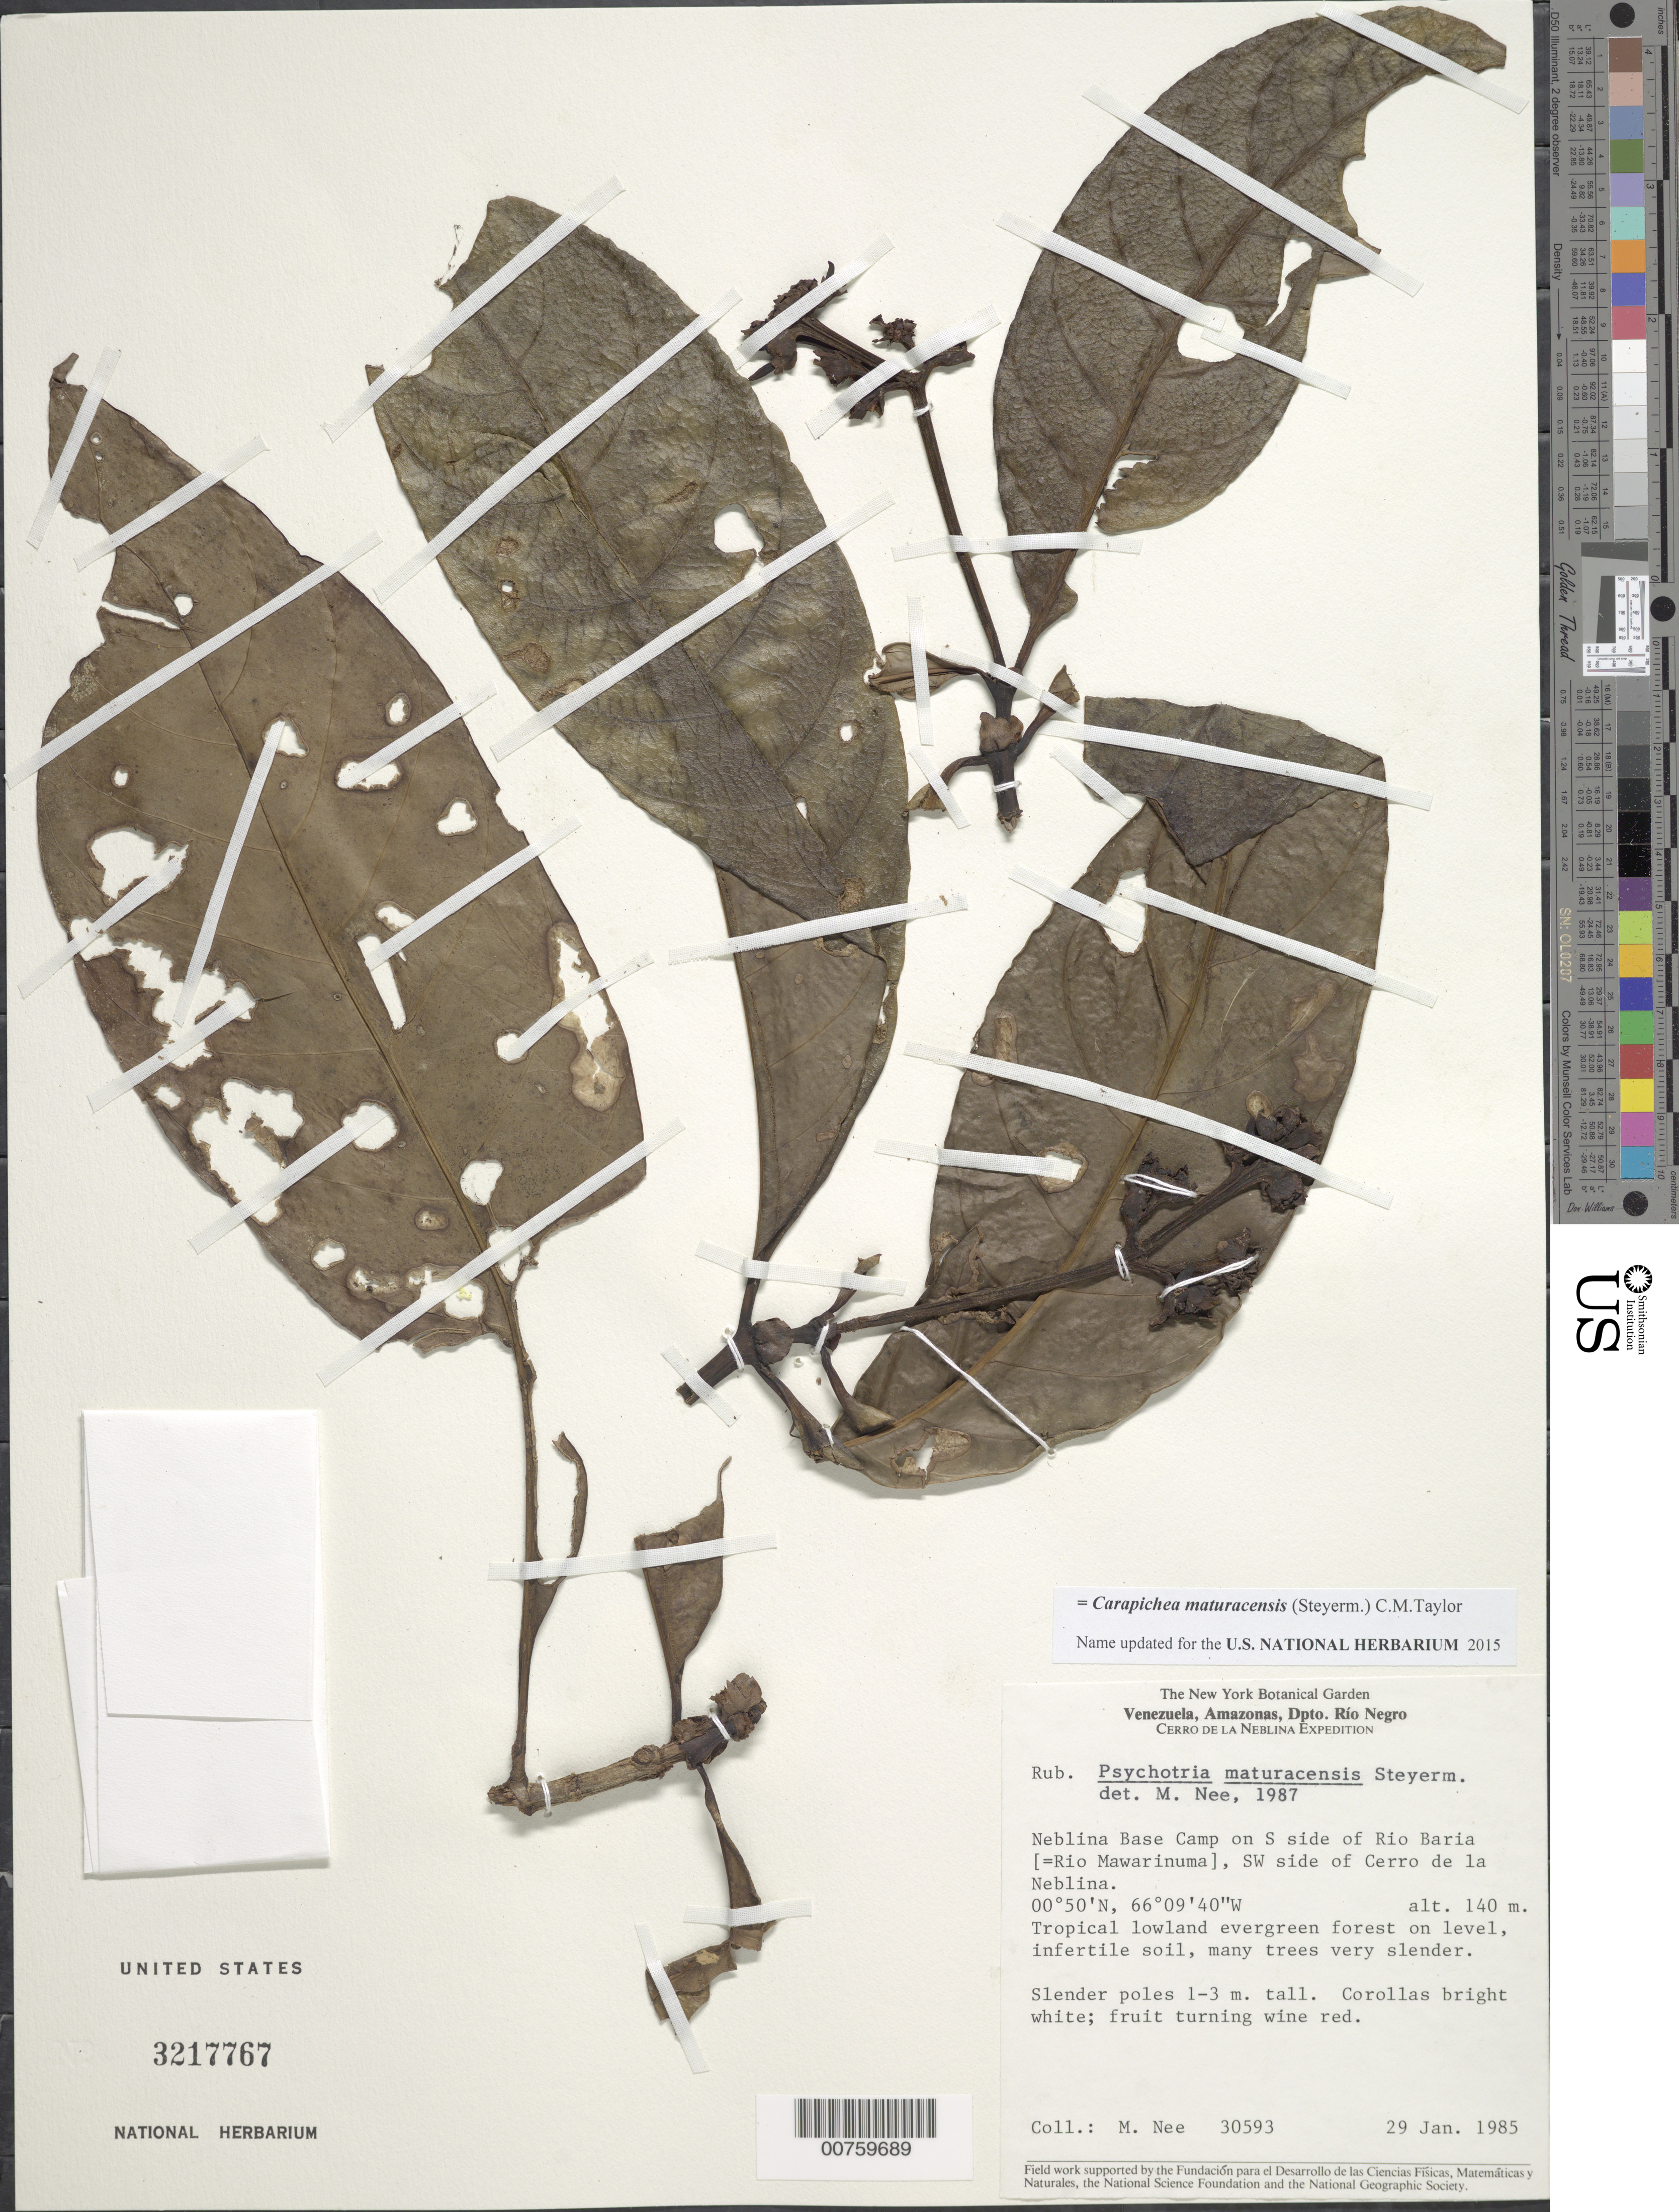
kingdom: Plantae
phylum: Tracheophyta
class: Magnoliopsida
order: Gentianales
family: Rubiaceae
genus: Psychotria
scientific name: Psychotria maturacensis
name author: Steyerm.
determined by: Nee, Michael H.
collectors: M. Nee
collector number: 30593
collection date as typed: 29-Jan-85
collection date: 1985-01-29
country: Venezuela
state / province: Amazonas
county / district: Río Negro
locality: Neblina Base Camp, S of Río Baria (Río Mawarinuma), SW Cerro de la Neblina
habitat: Tropical lowland evergreen forest on level, infertile soil, many trees very slender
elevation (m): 140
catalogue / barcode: US 3217767